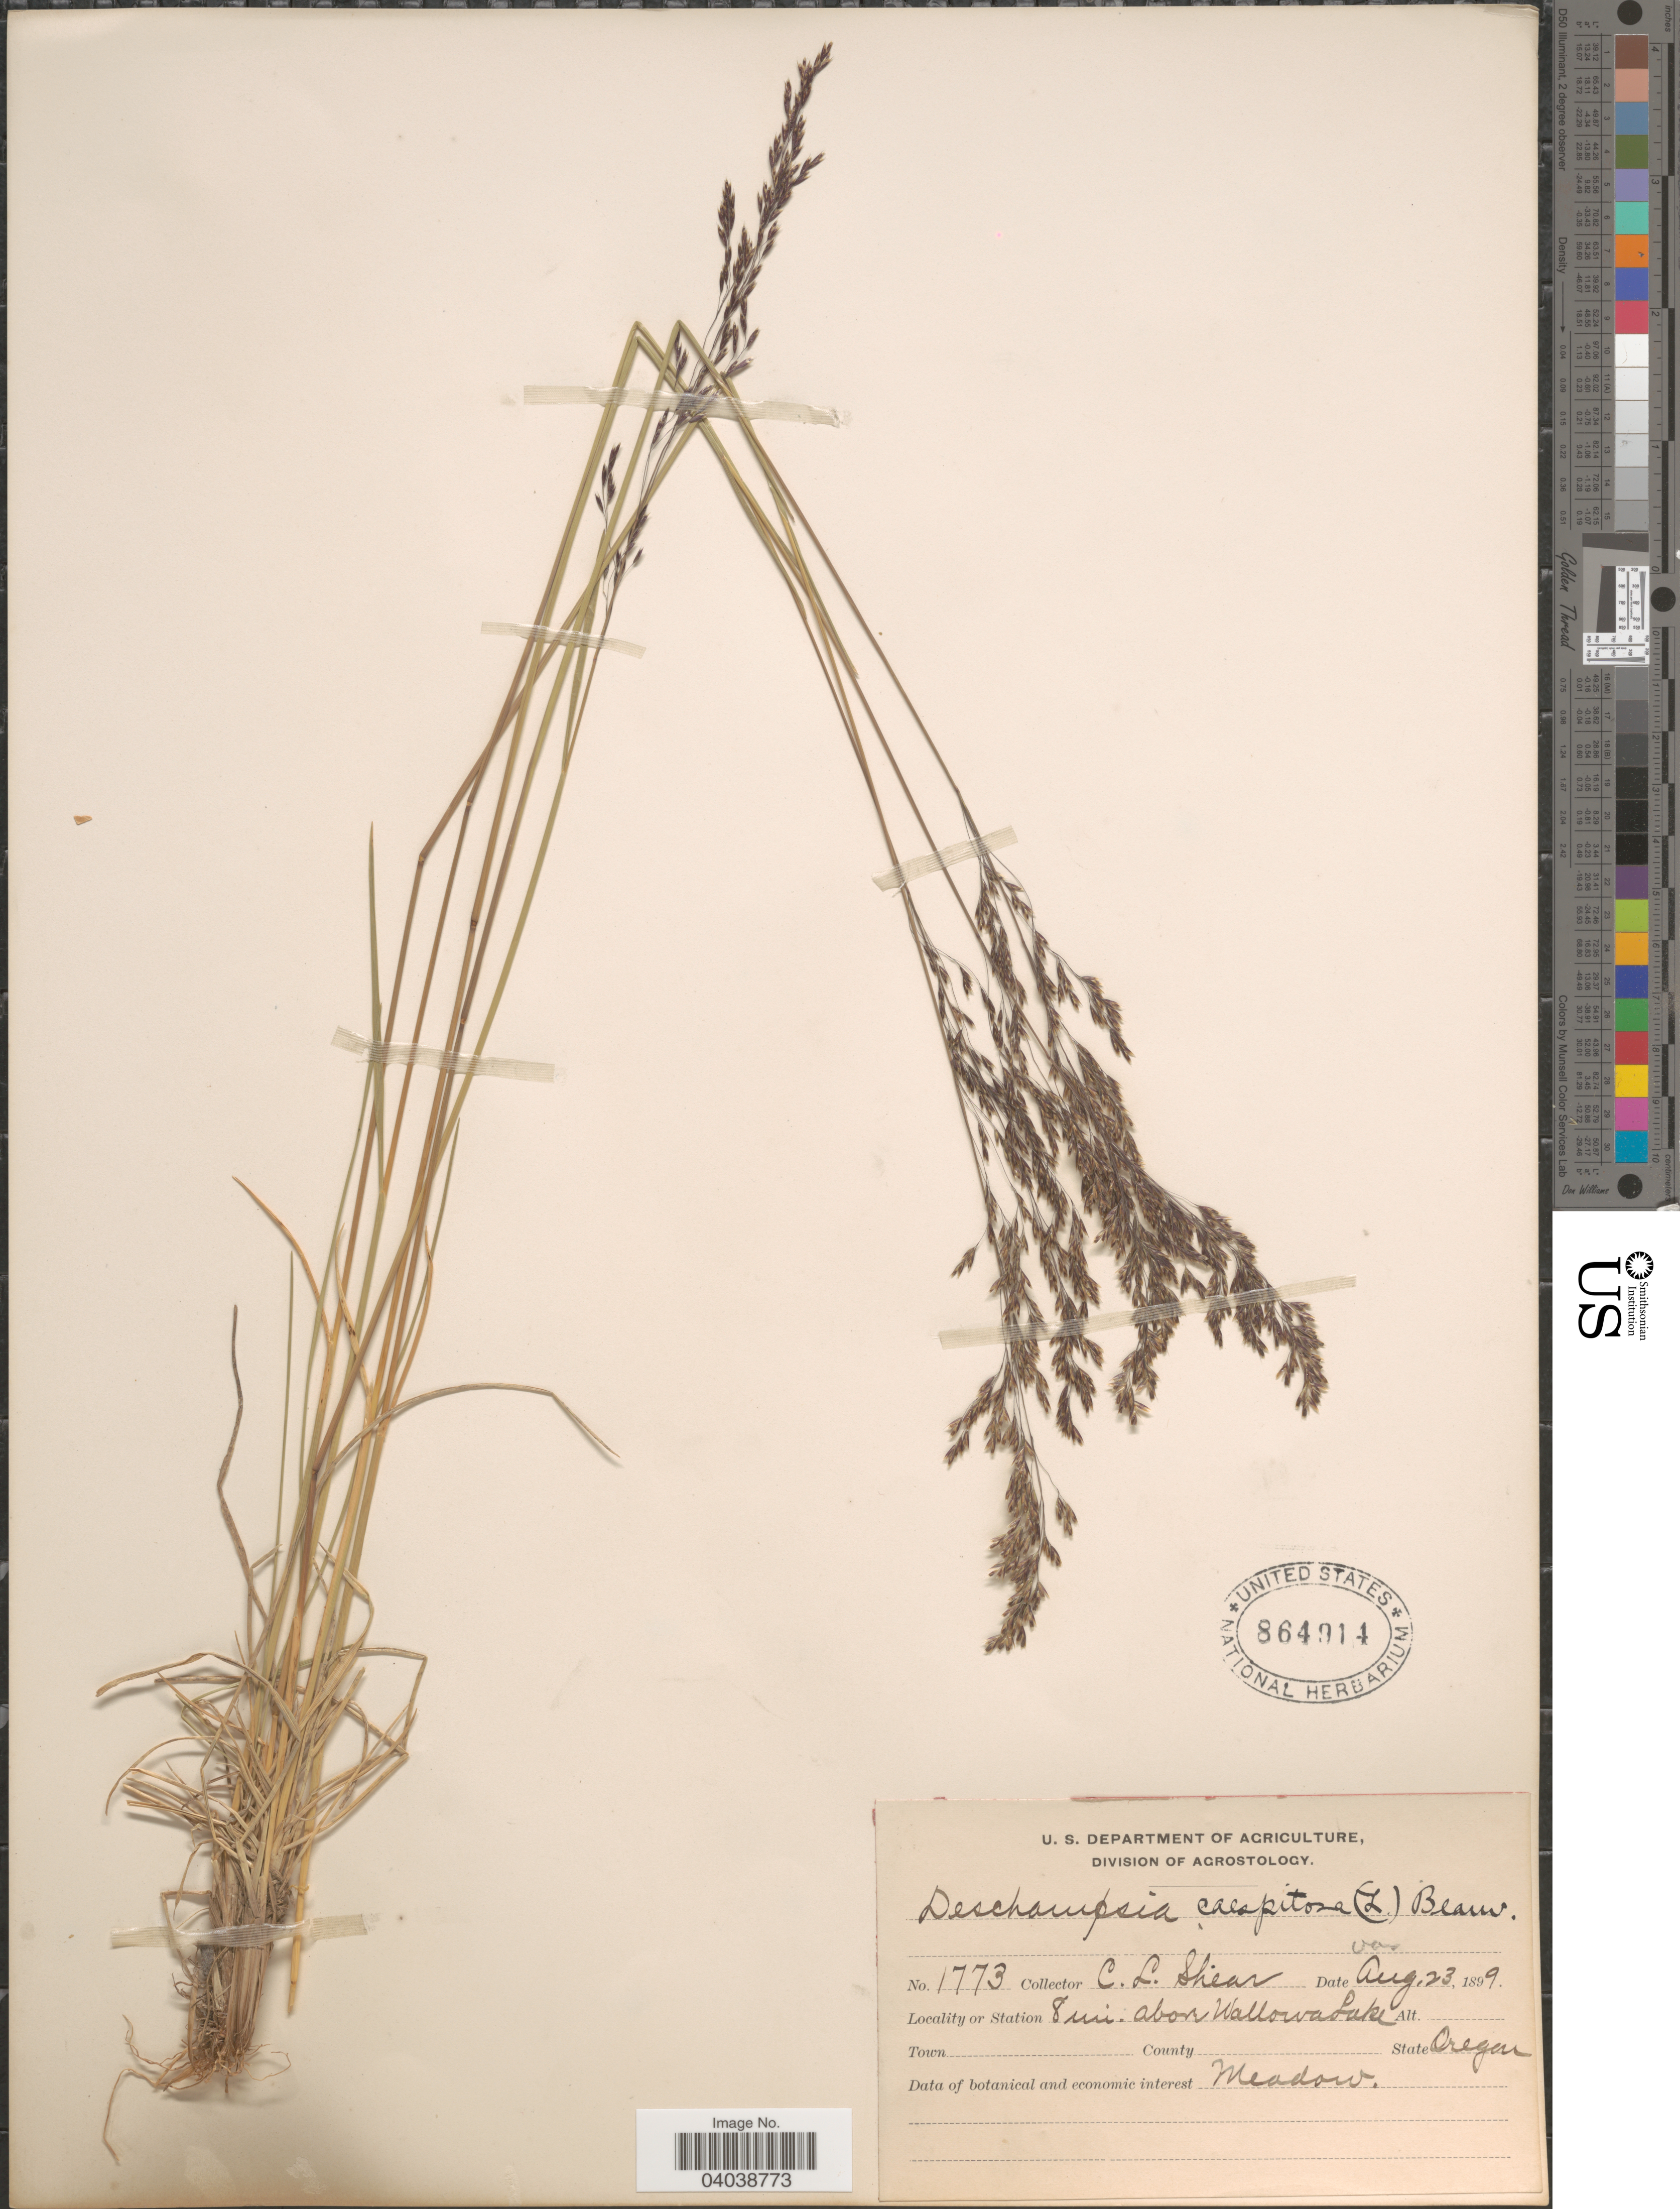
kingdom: Plantae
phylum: Tracheophyta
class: Liliopsida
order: Poales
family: Poaceae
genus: Deschampsia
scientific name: Deschampsia cespitosa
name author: (L.) P. Beauv.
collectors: C. L. Shear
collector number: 1773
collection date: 1899-08-23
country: United States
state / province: Oregon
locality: Station 8 mi. above Wallowa Lake.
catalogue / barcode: US 864914